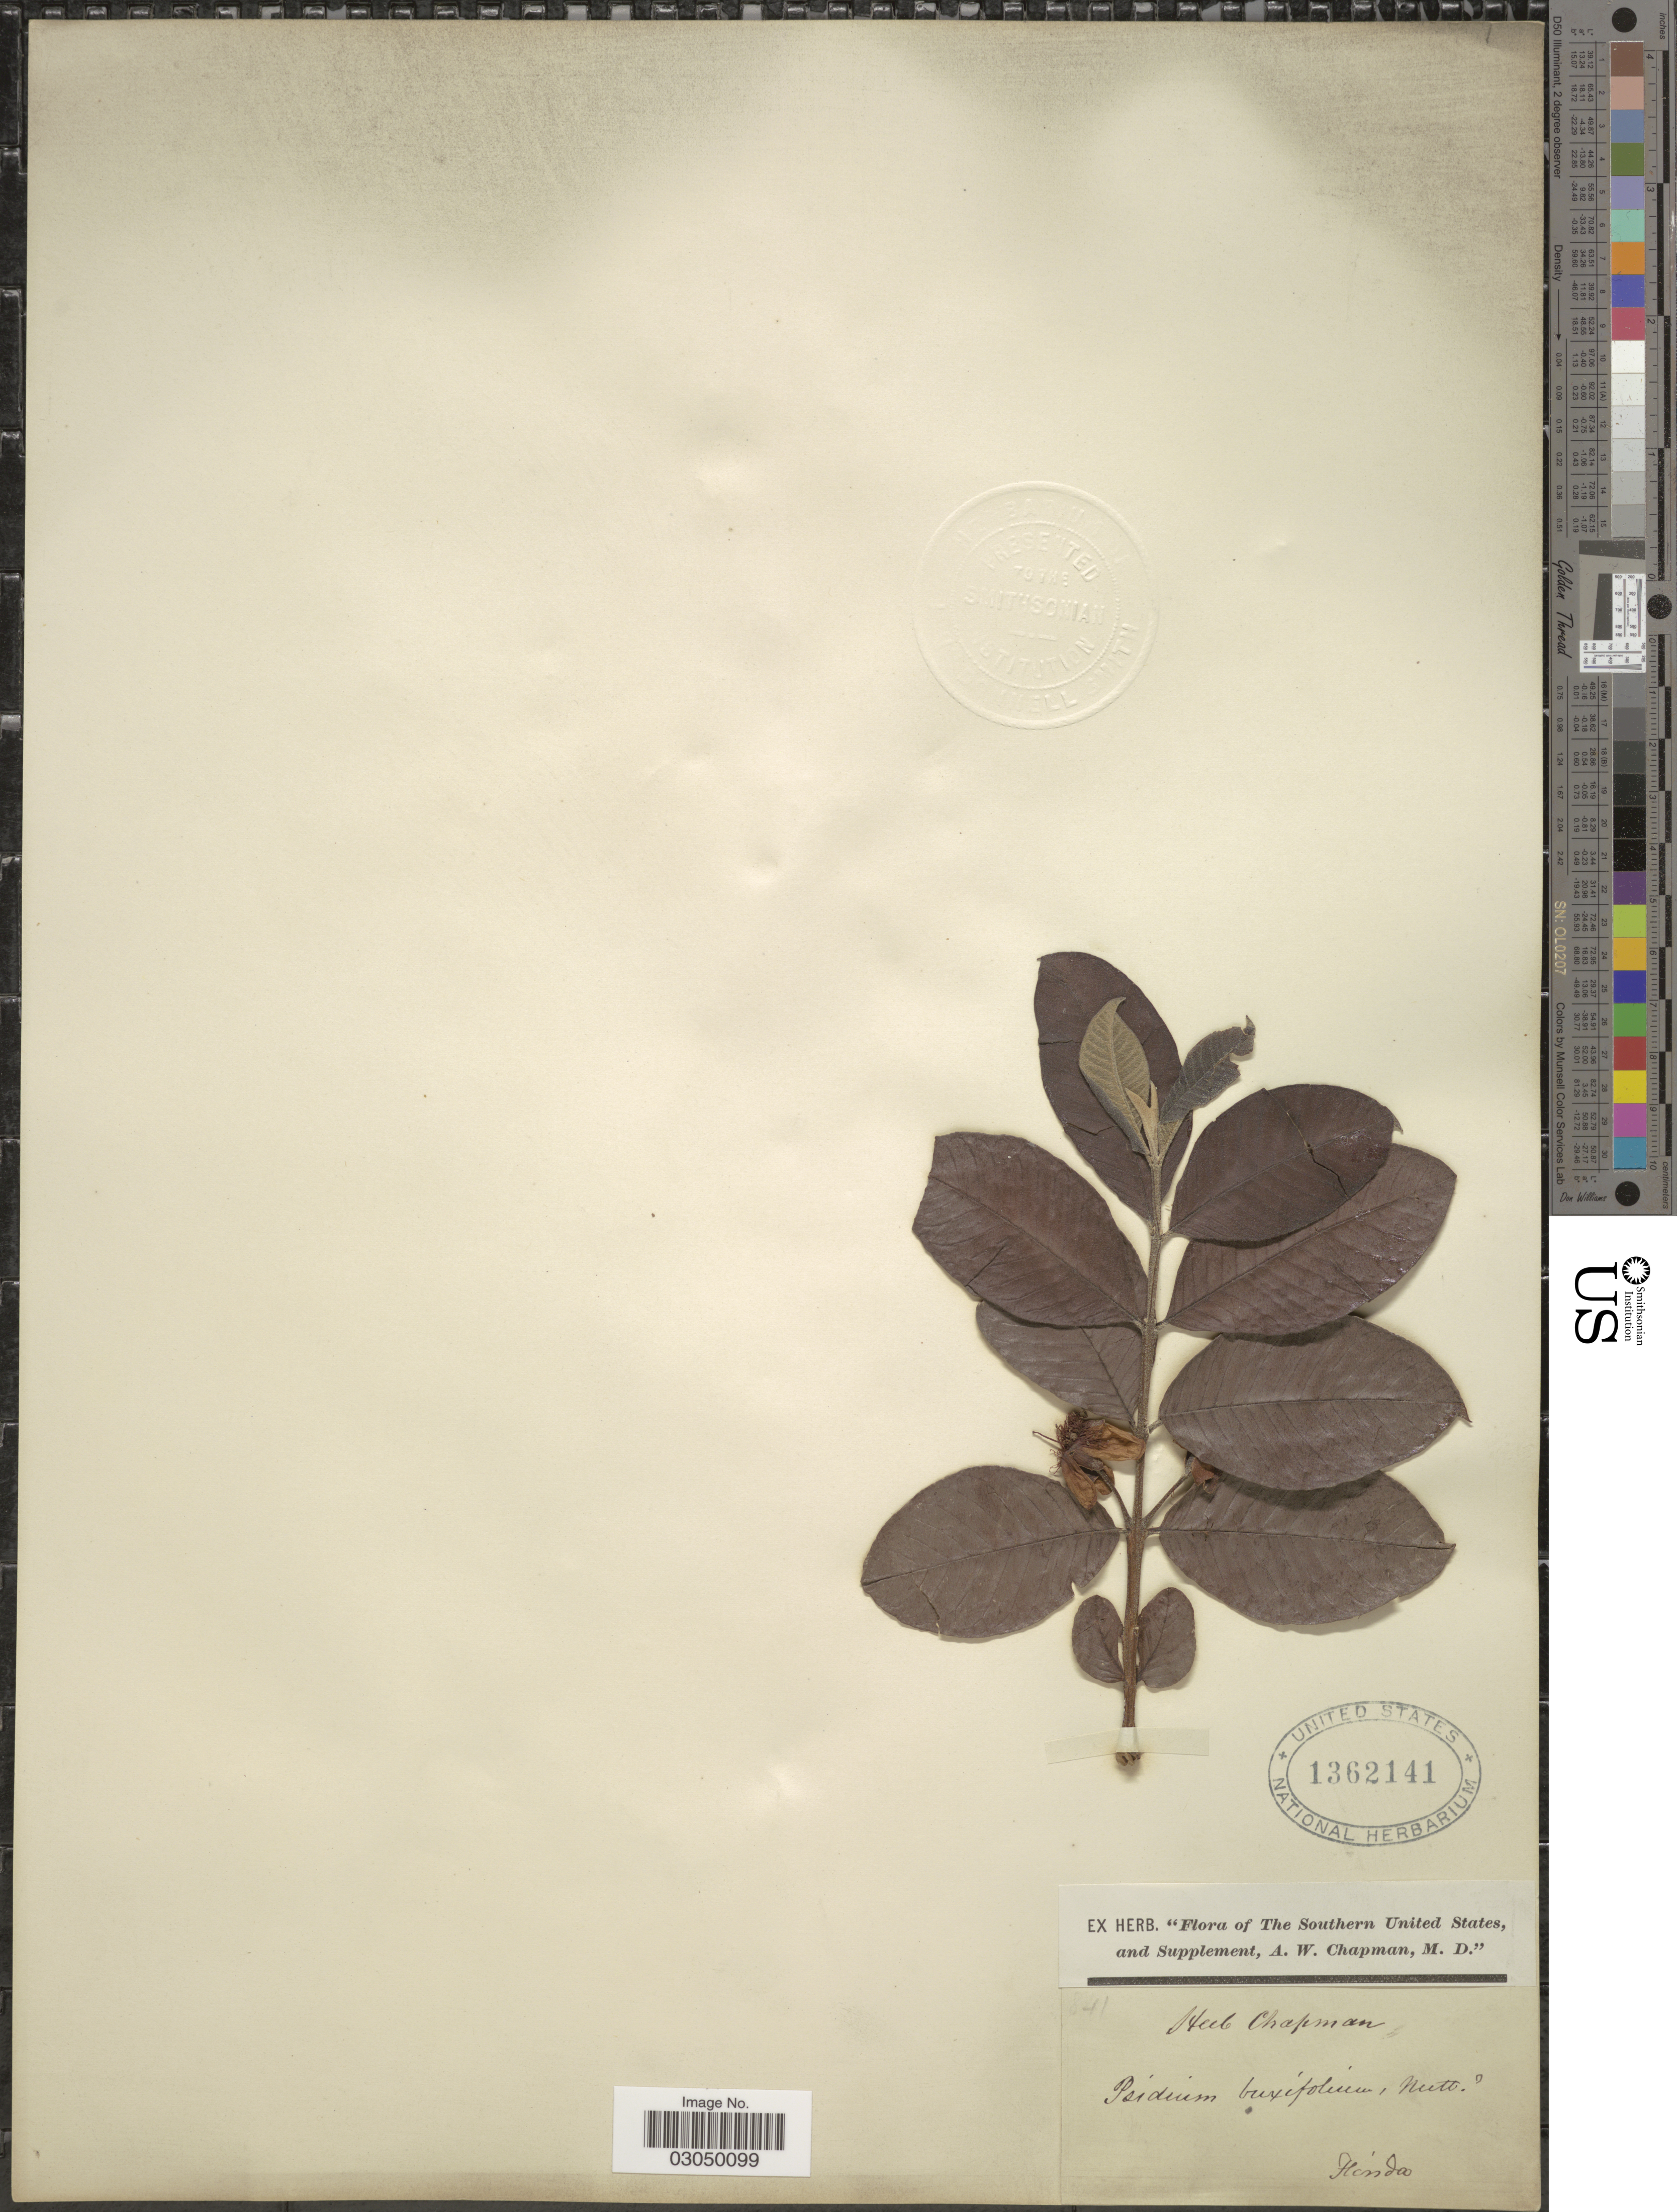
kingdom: Plantae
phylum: Tracheophyta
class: Magnoliopsida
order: Myrtales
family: Myrtaceae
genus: Psidium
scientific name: Psidium guayava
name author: Raddi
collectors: ex herb. A.W. Chapman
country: United States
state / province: Florida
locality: Southern United States.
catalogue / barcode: US 1362141